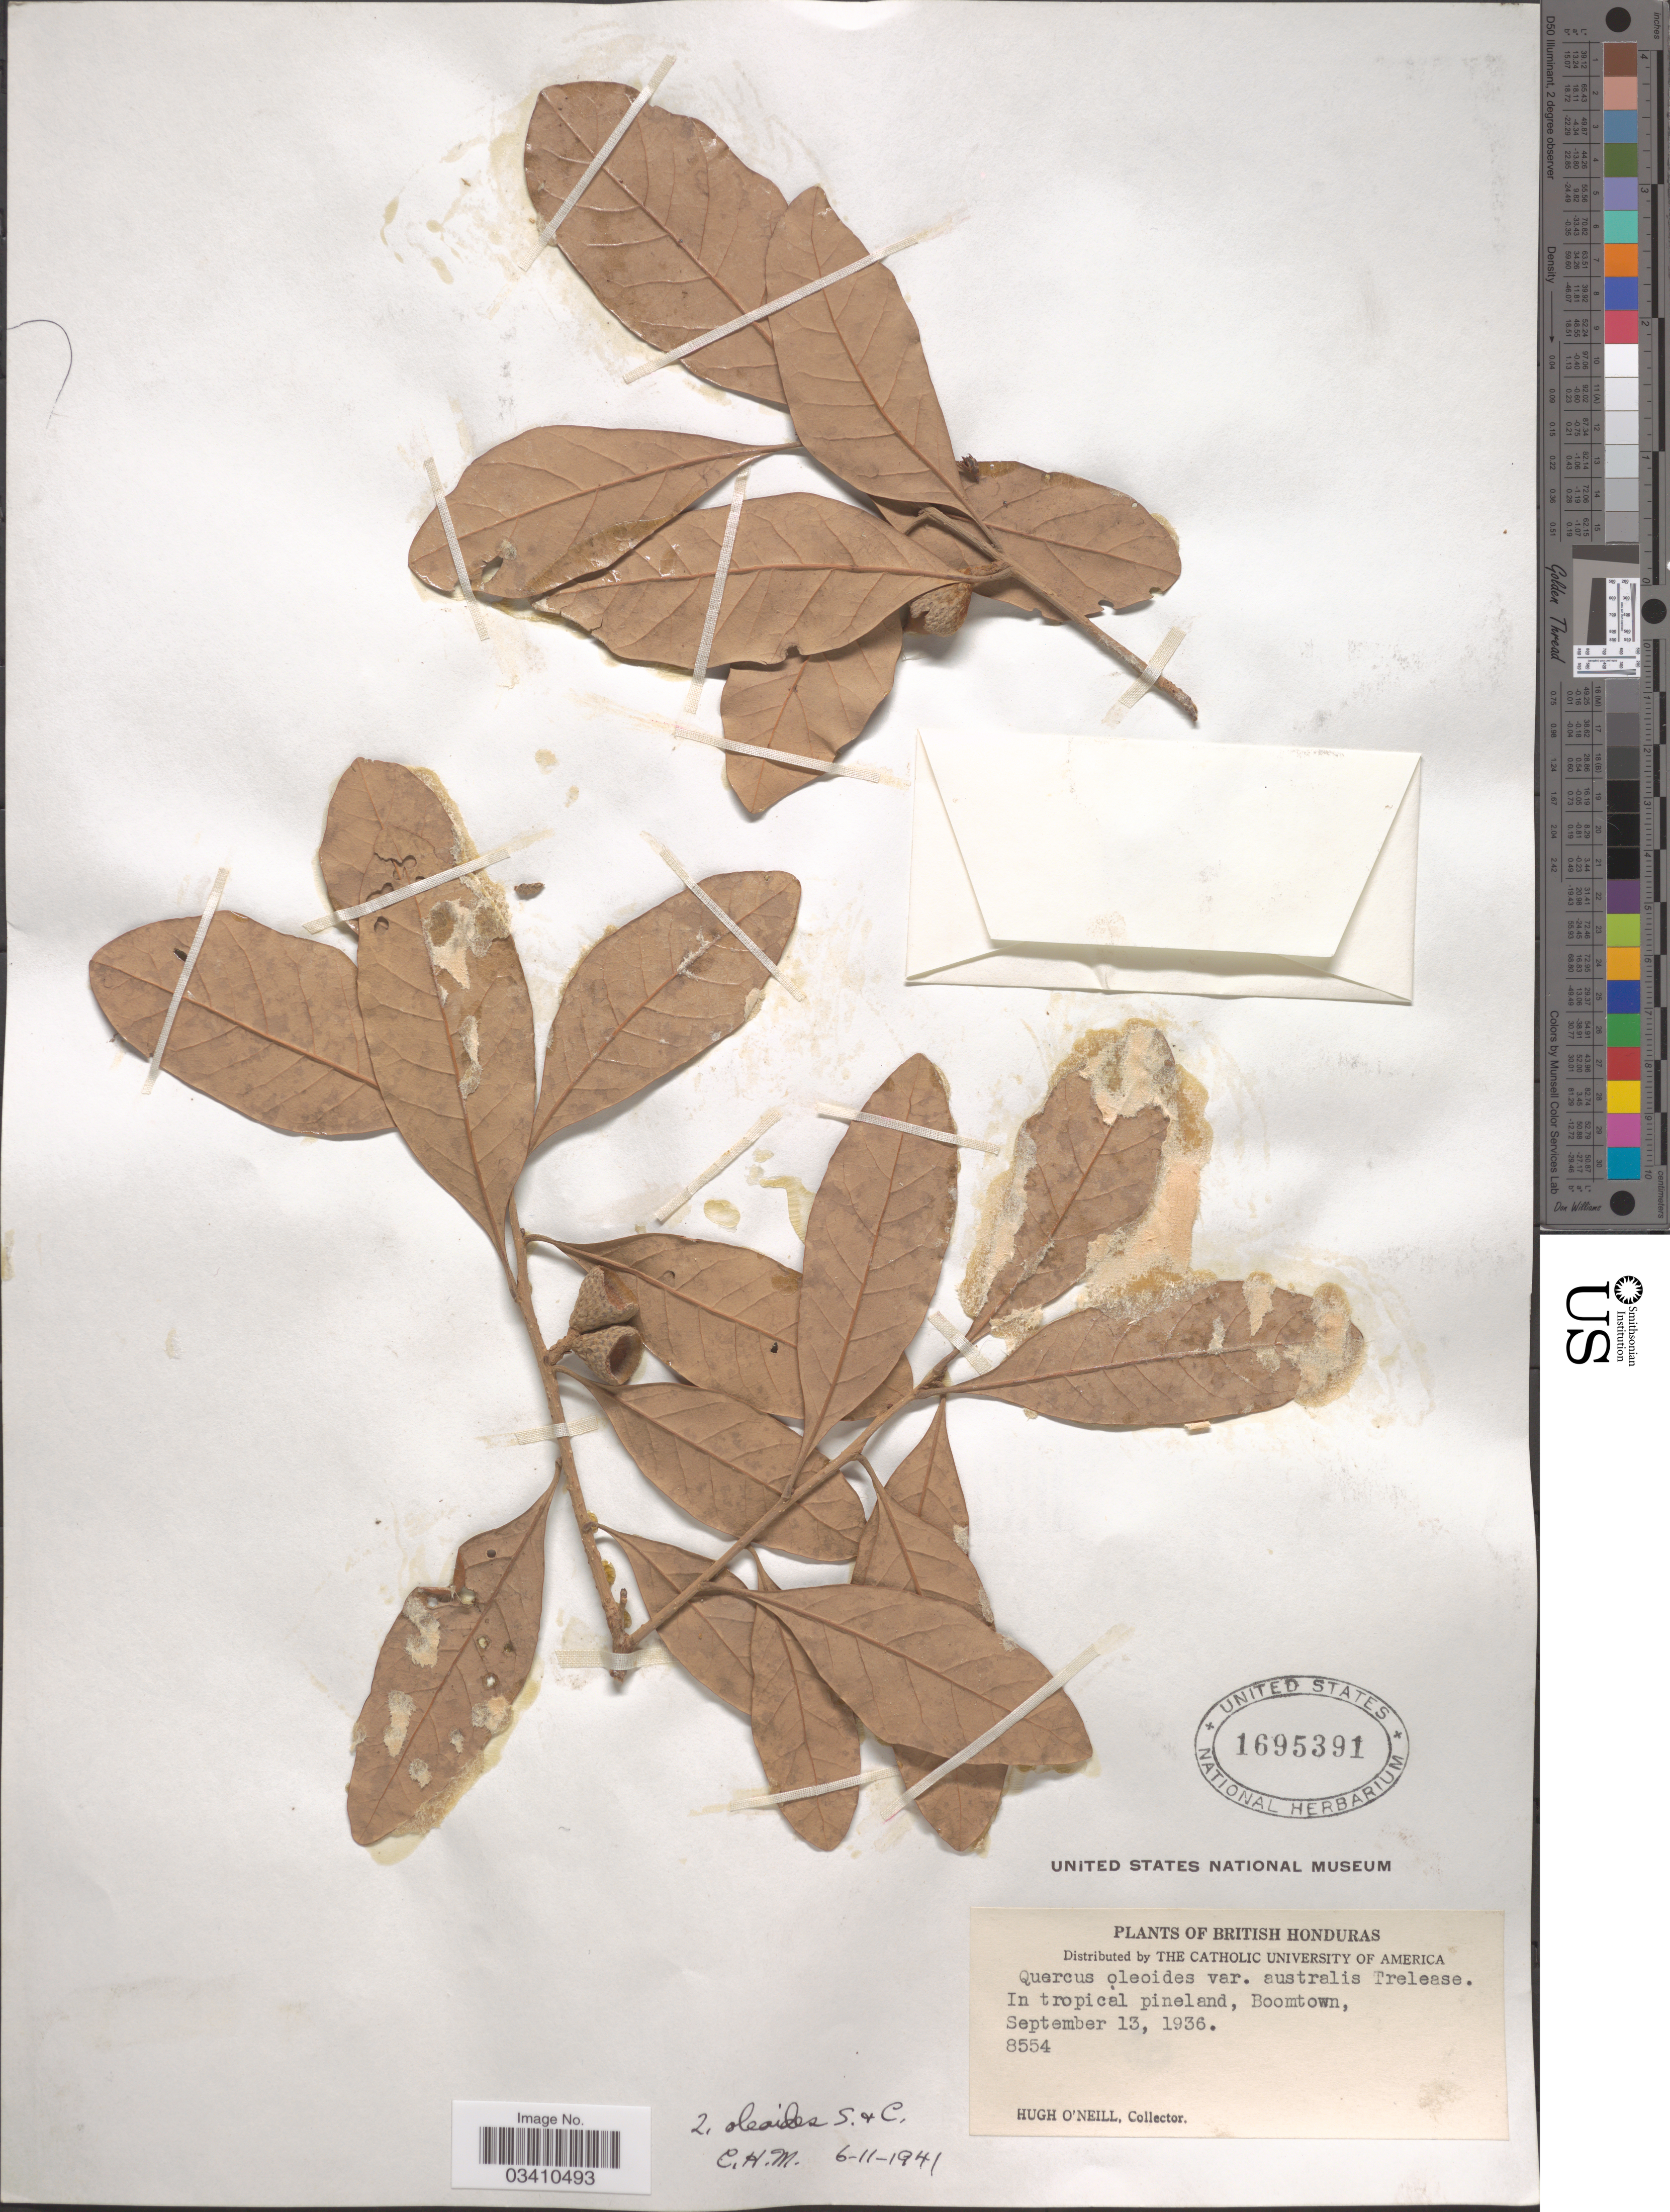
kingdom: Plantae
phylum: Tracheophyta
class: Magnoliopsida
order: Fagales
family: Fagaceae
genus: Quercus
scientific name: Quercus oleoides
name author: Schltdl. & Cham.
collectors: H. O'Neill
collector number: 8554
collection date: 1936-09-13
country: Belize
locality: British Honduras. Boomtown.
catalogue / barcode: US 1695391